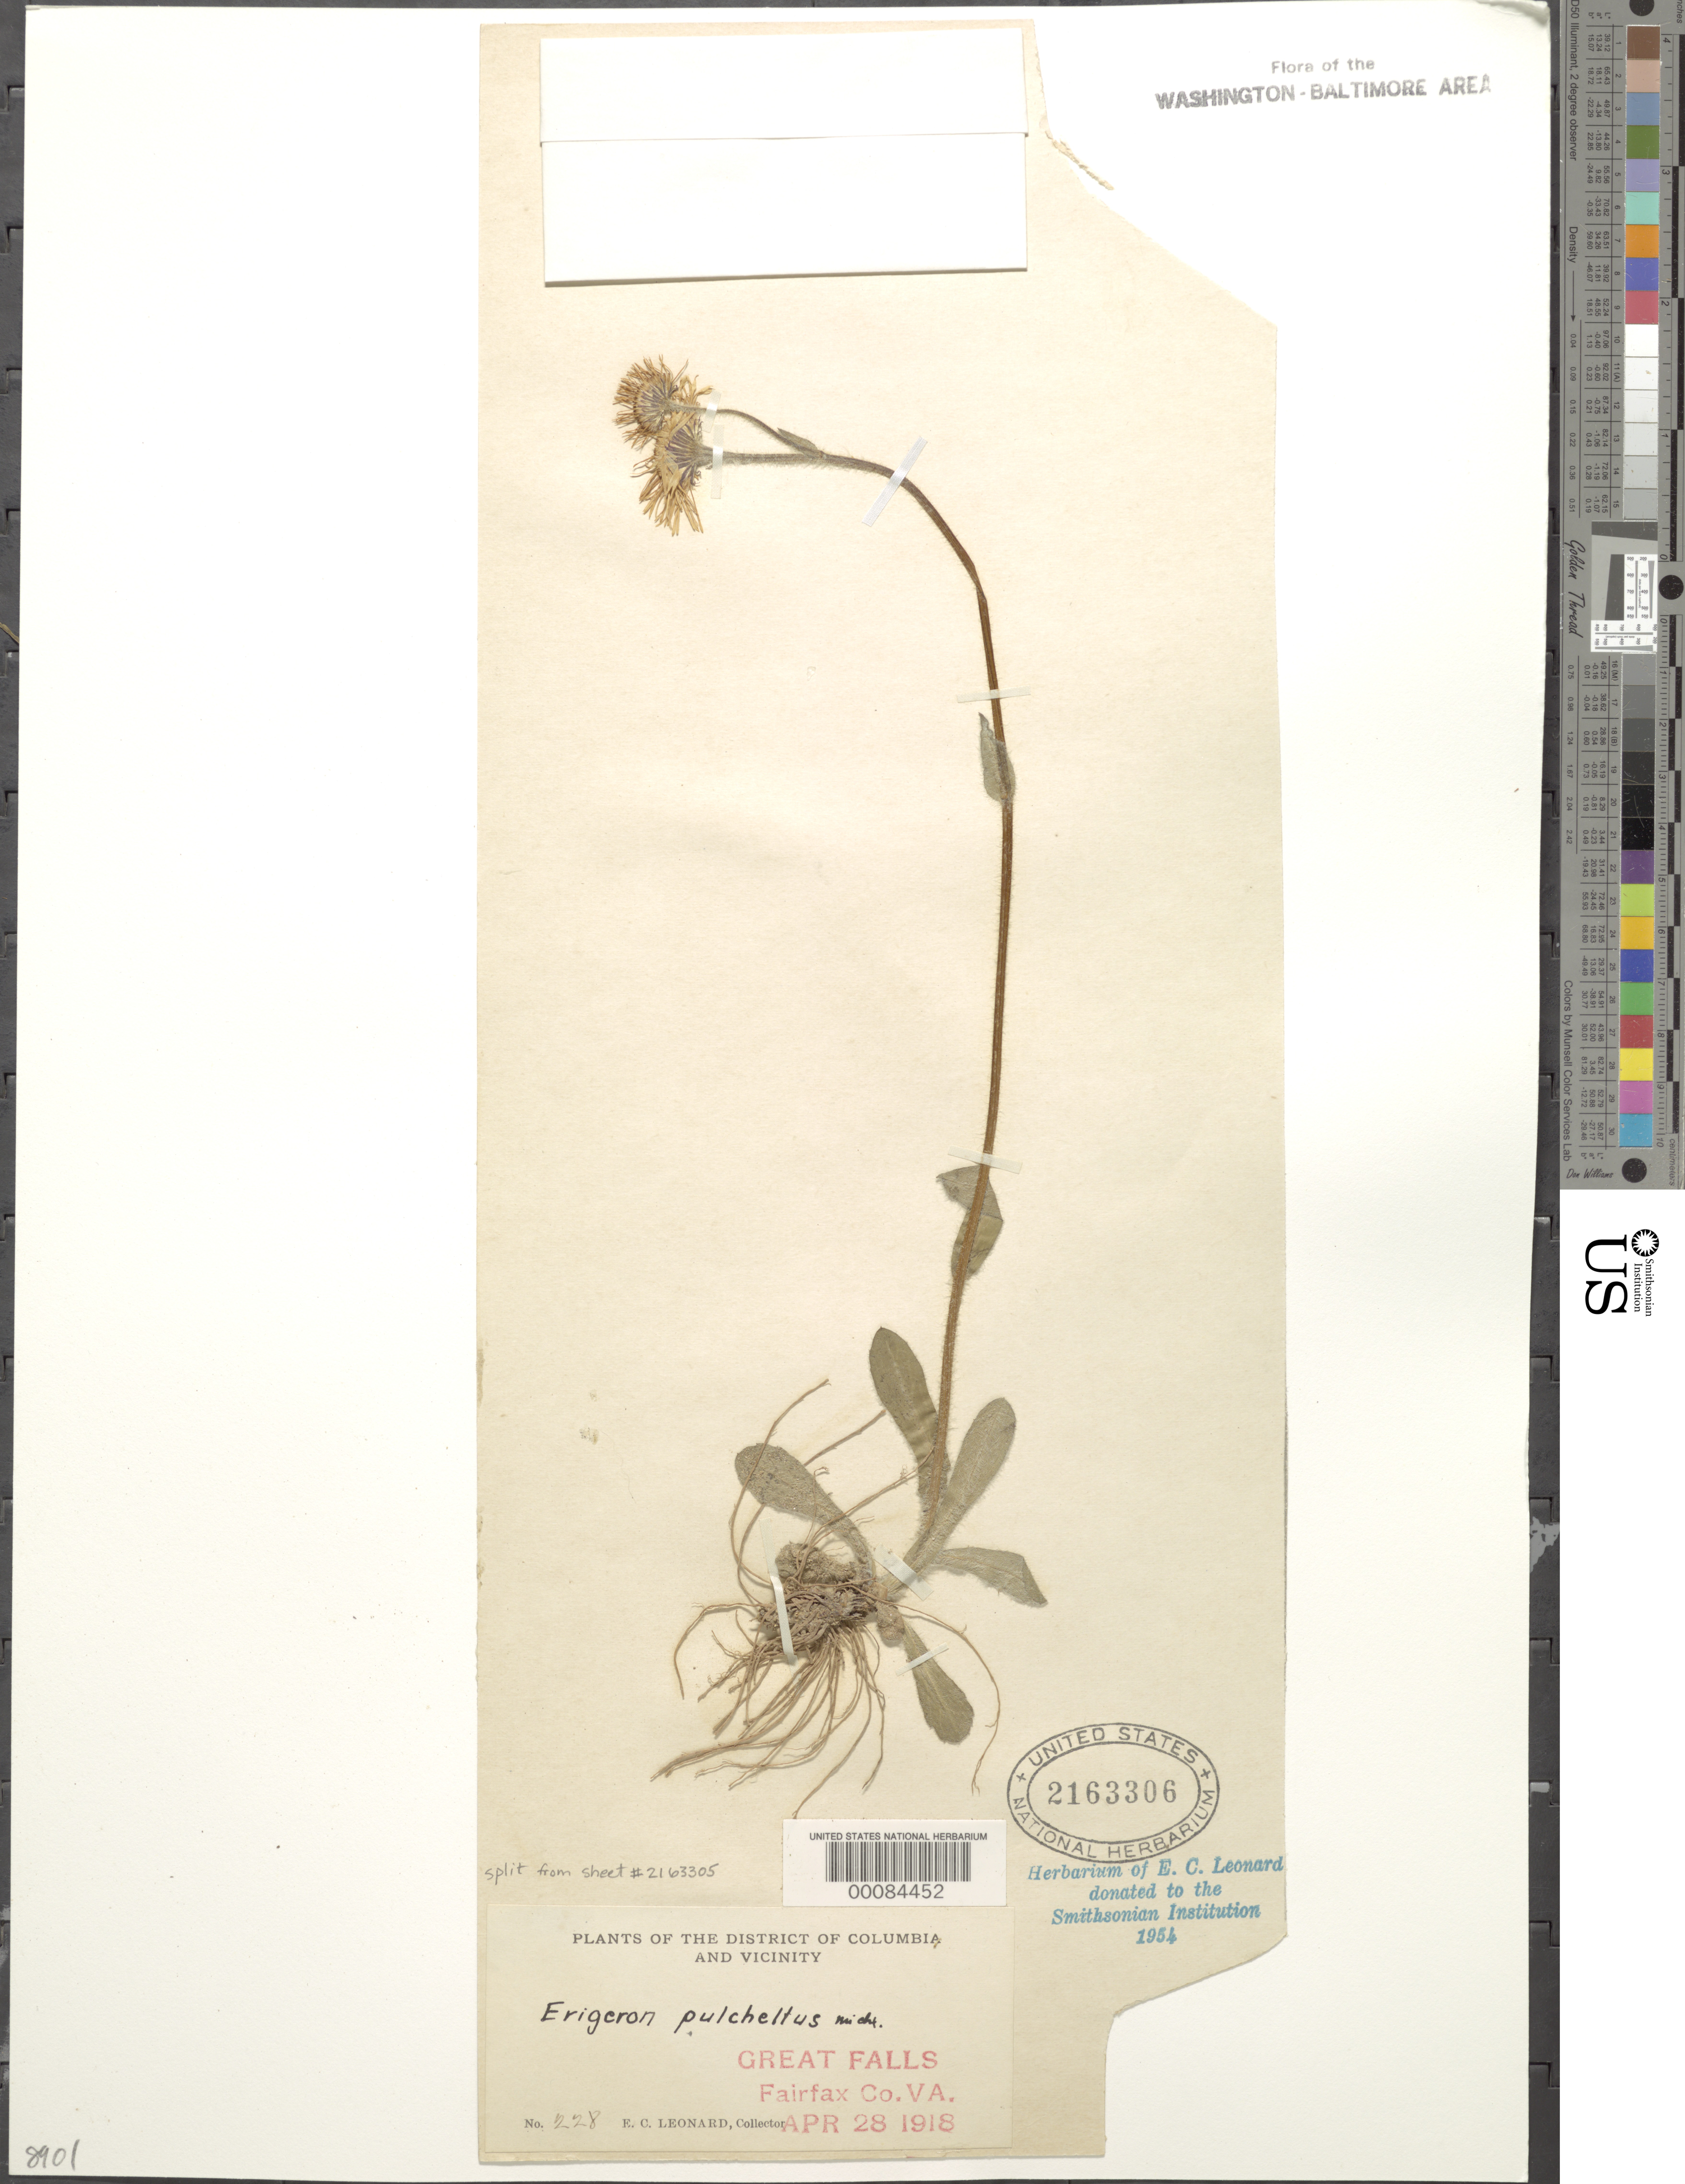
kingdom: Plantae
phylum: Tracheophyta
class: Magnoliopsida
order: Asterales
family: Asteraceae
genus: Erigeron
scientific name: Erigeron pulchellus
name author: Michx.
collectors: E. C. Leonard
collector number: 228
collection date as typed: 28 Apr 1918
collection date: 1918-04-28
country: United States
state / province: Virginia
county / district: Fairfax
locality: Great Falls C. & O. Canal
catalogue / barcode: US 2163306